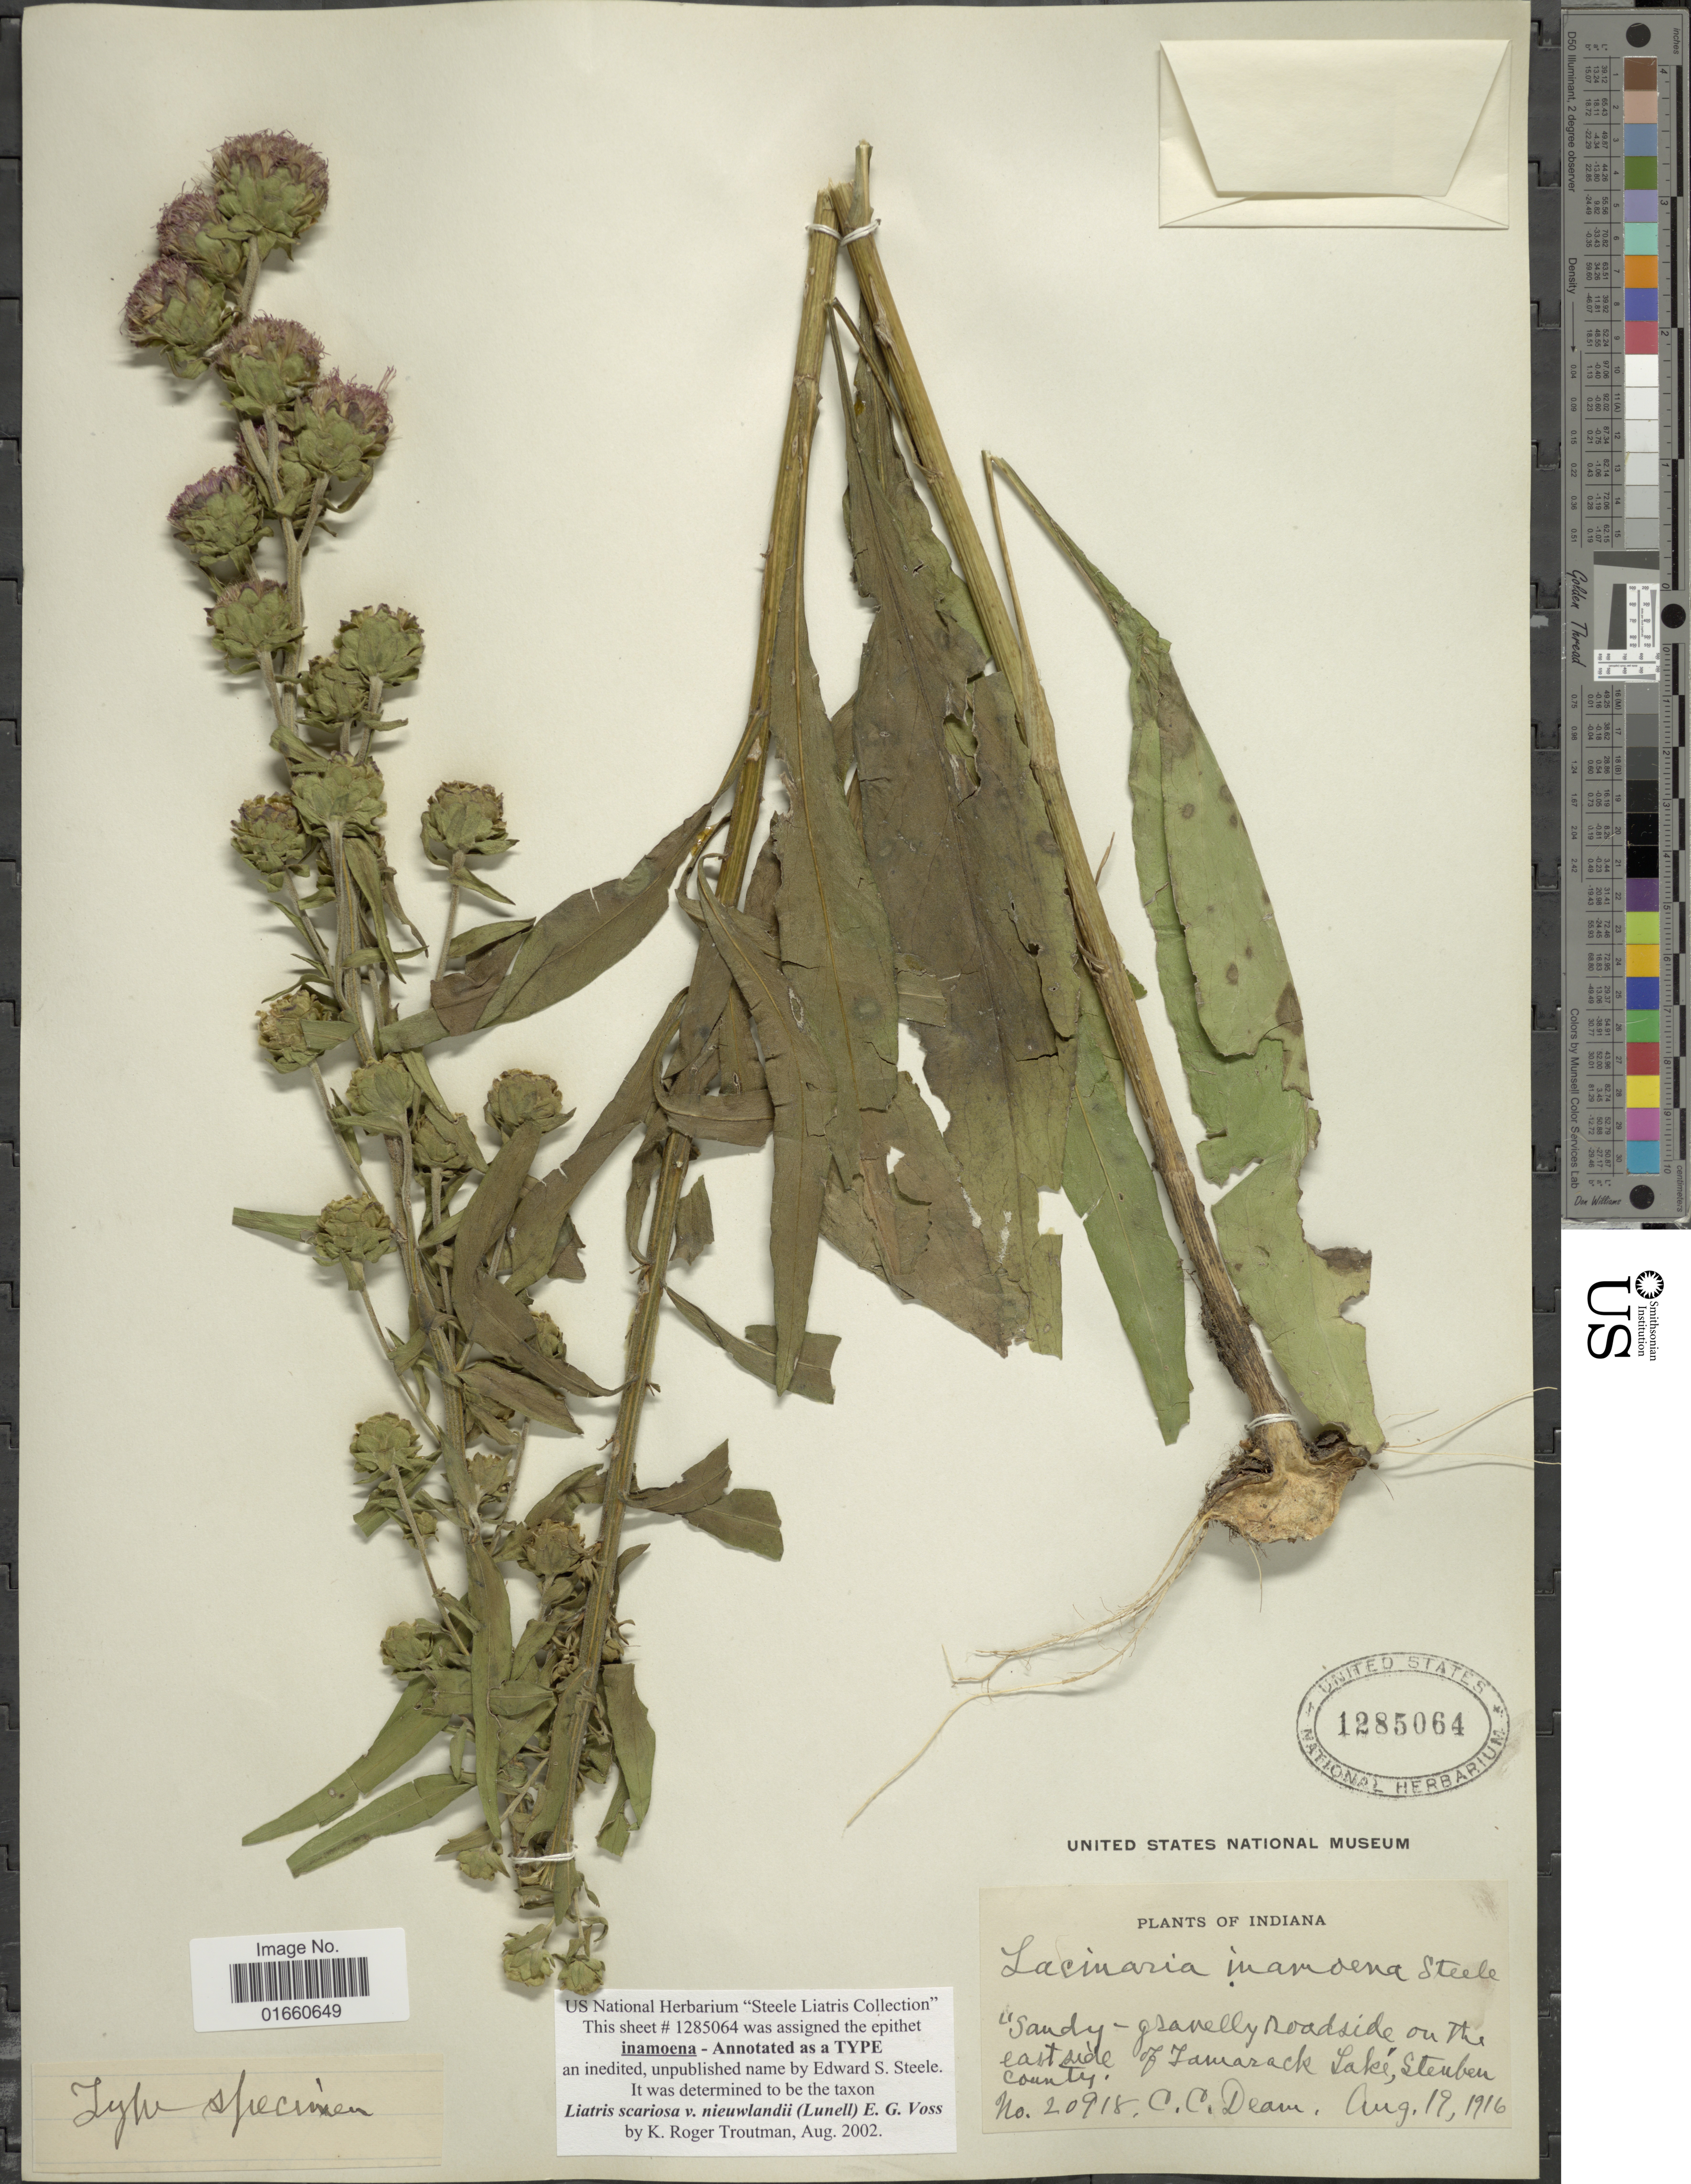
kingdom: Plantae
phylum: Tracheophyta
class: Magnoliopsida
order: Asterales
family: Asteraceae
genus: Liatris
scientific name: Liatris scariosa var. nieuwlandii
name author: (Lunell) E.G. Voss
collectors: C. C. Deam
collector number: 20918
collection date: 1916-08-19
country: United States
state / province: Indiana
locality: Sandy-gravelly roadside on the eastside of Tamarack Lake, Steuben County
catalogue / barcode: US 1285064